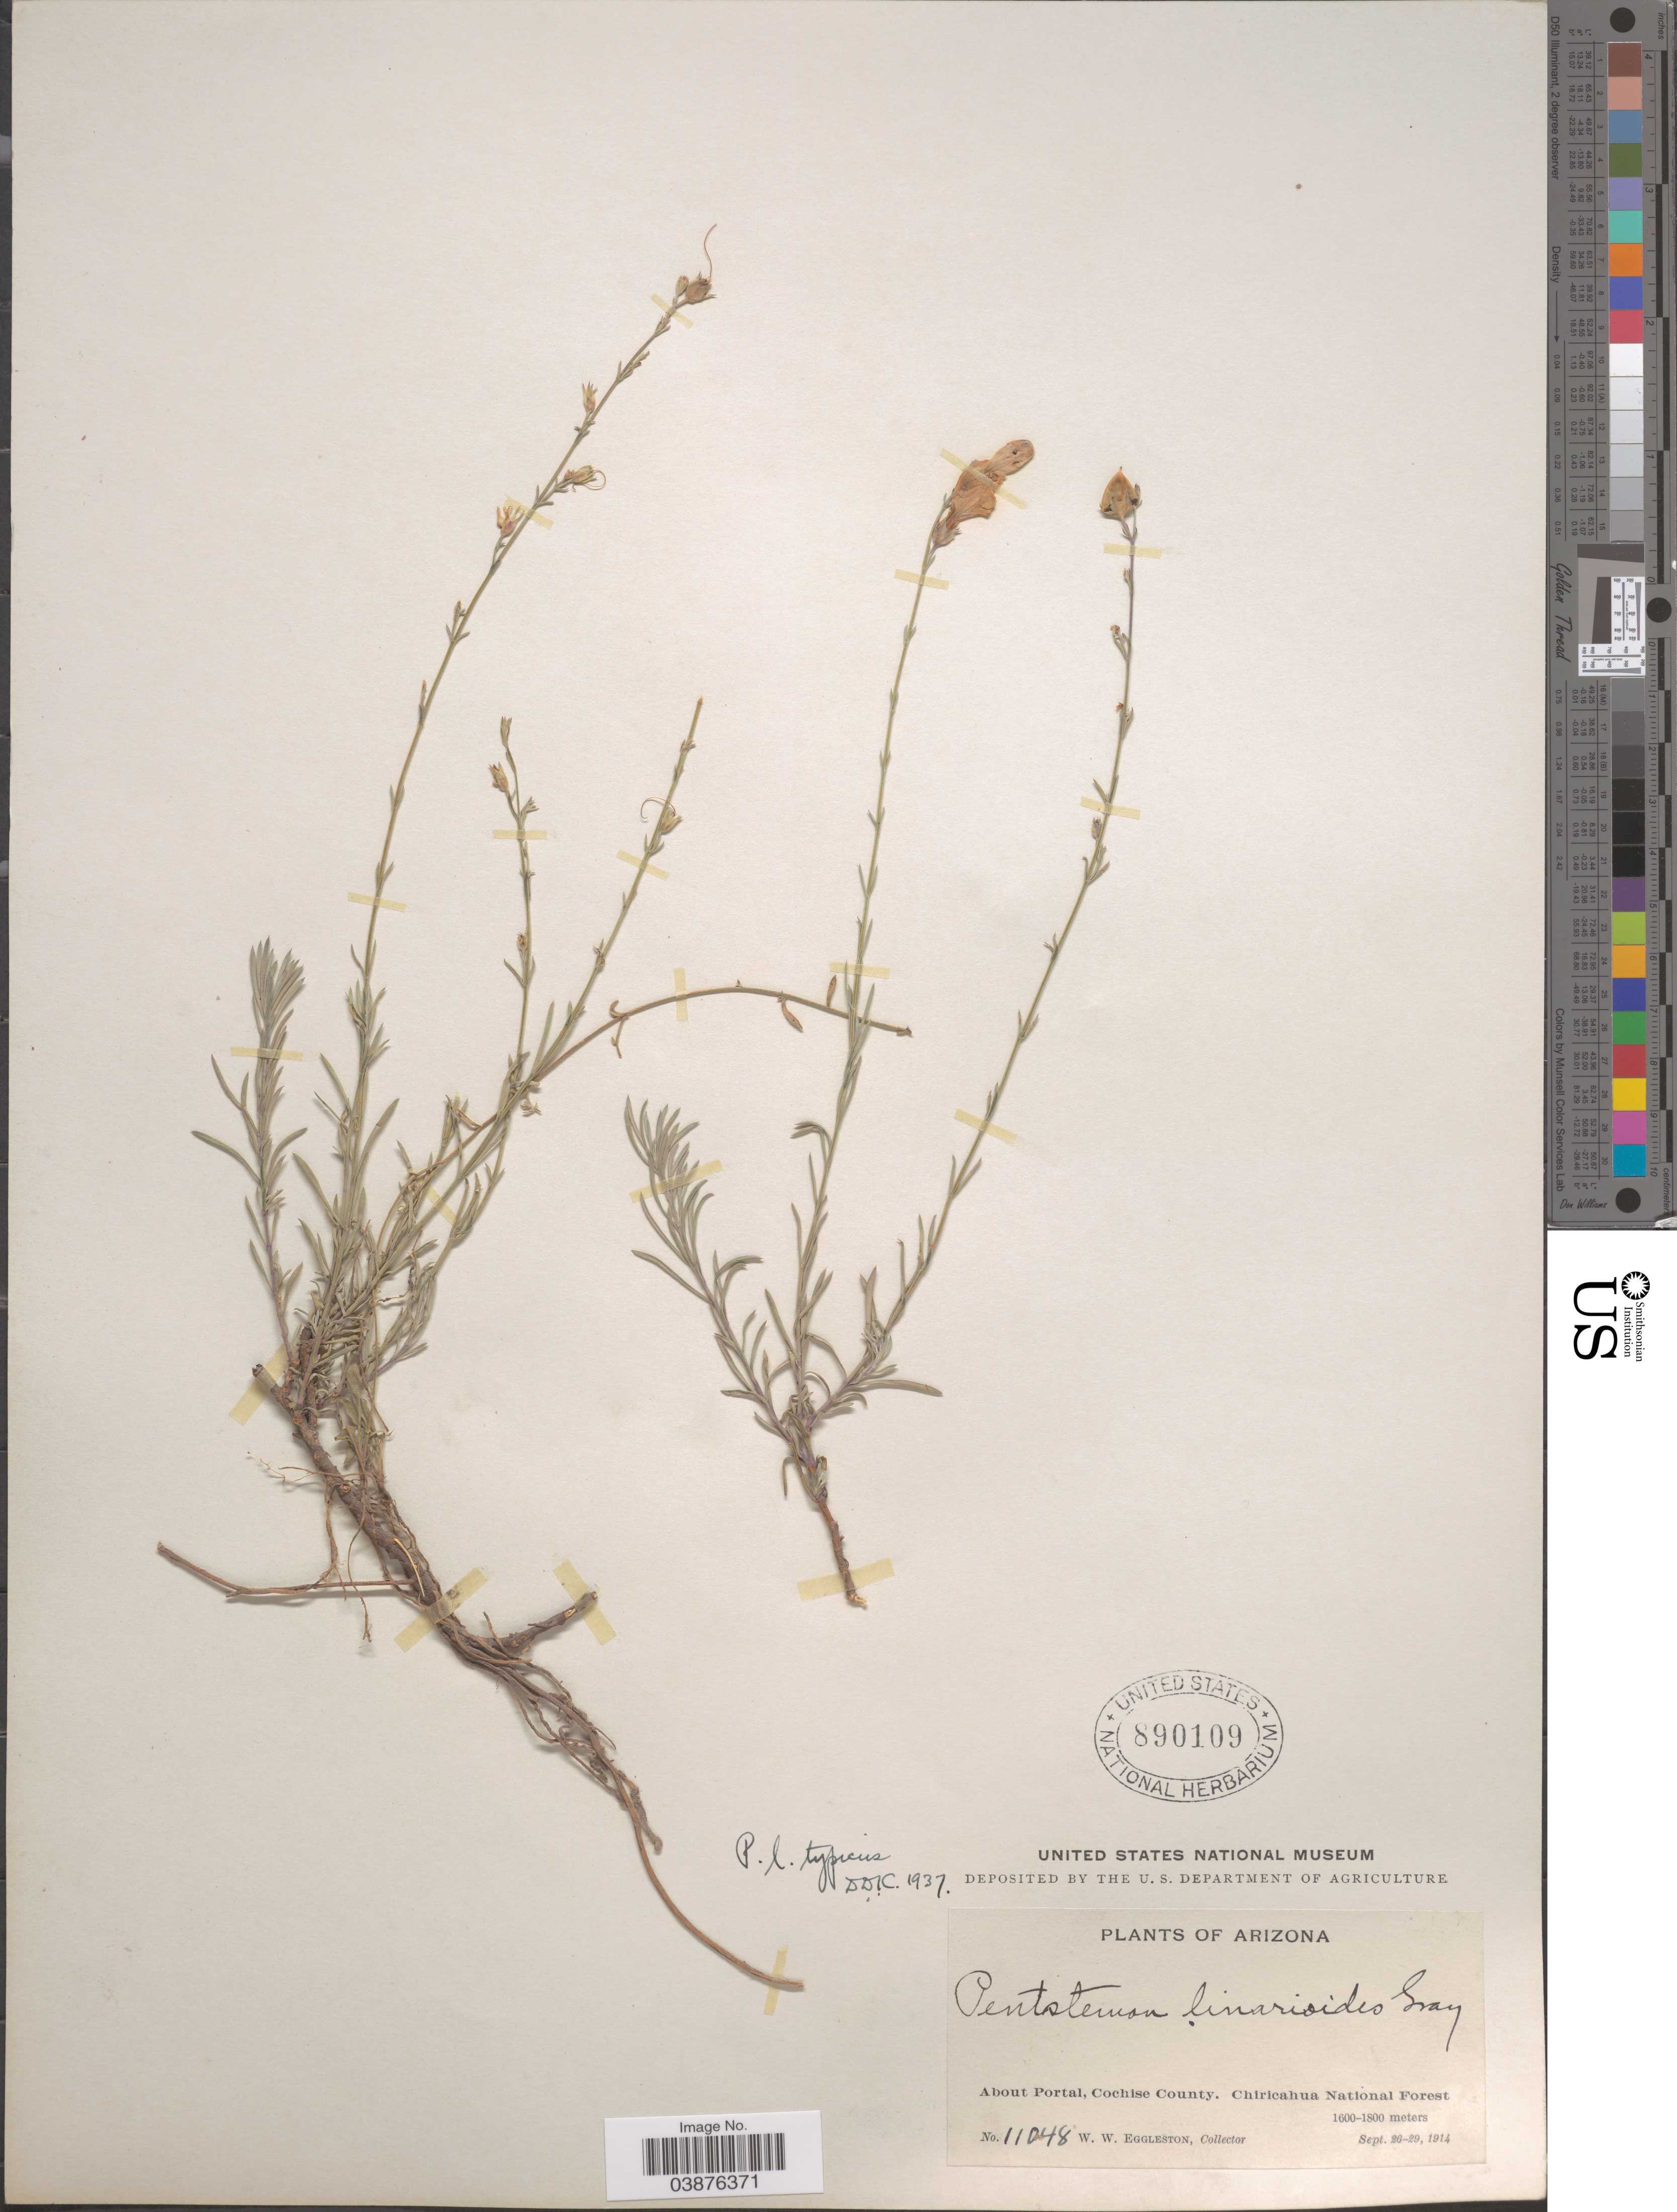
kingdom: Plantae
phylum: Tracheophyta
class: Magnoliopsida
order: Lamiales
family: Plantaginaceae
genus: Penstemon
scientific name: Penstemon linarioides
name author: A. Gray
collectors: W. W. Eggleston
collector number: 11048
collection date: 1914-09-26/1914-09-29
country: United States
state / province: Arizona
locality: About Portal, Cochise County. Chiricahua National Forest.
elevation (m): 1600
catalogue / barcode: US 890109